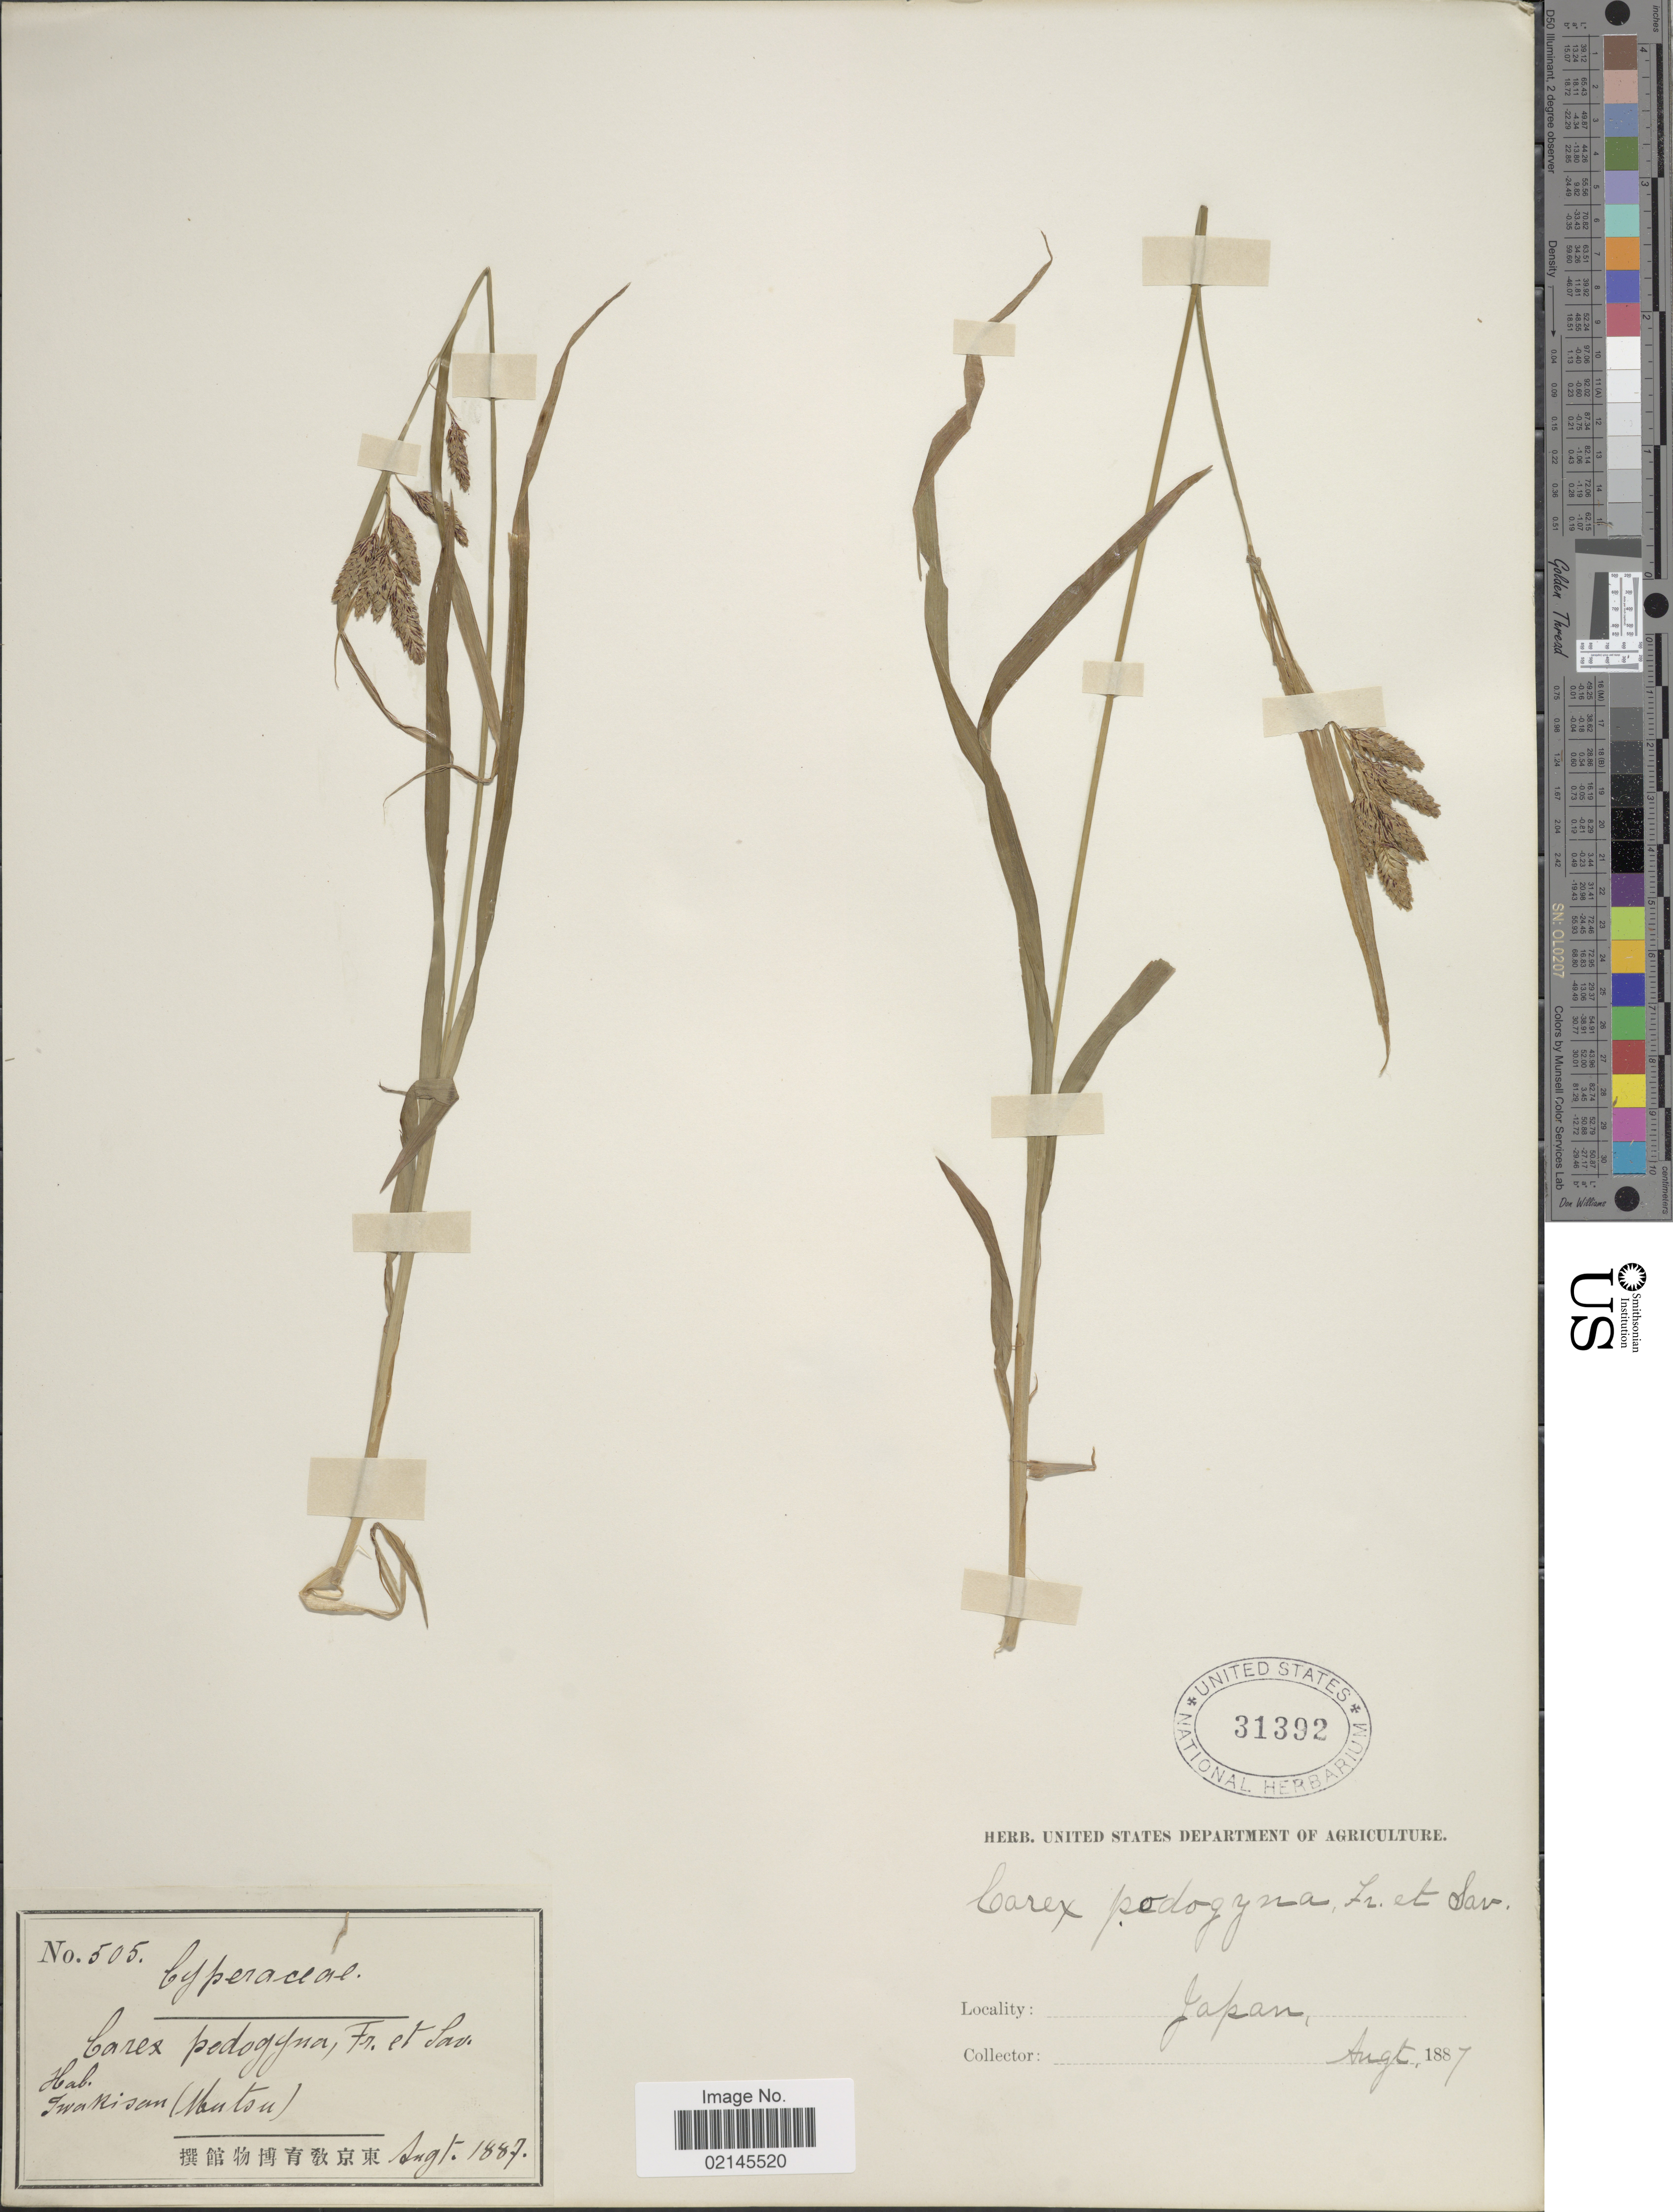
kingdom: Plantae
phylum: Tracheophyta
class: Liliopsida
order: Poales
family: Cyperaceae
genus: Carex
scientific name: Carex podogyna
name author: Franch. & Sav.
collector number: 505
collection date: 1887-08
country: Japan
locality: Iwakisan (Mutsu).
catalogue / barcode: US 31392